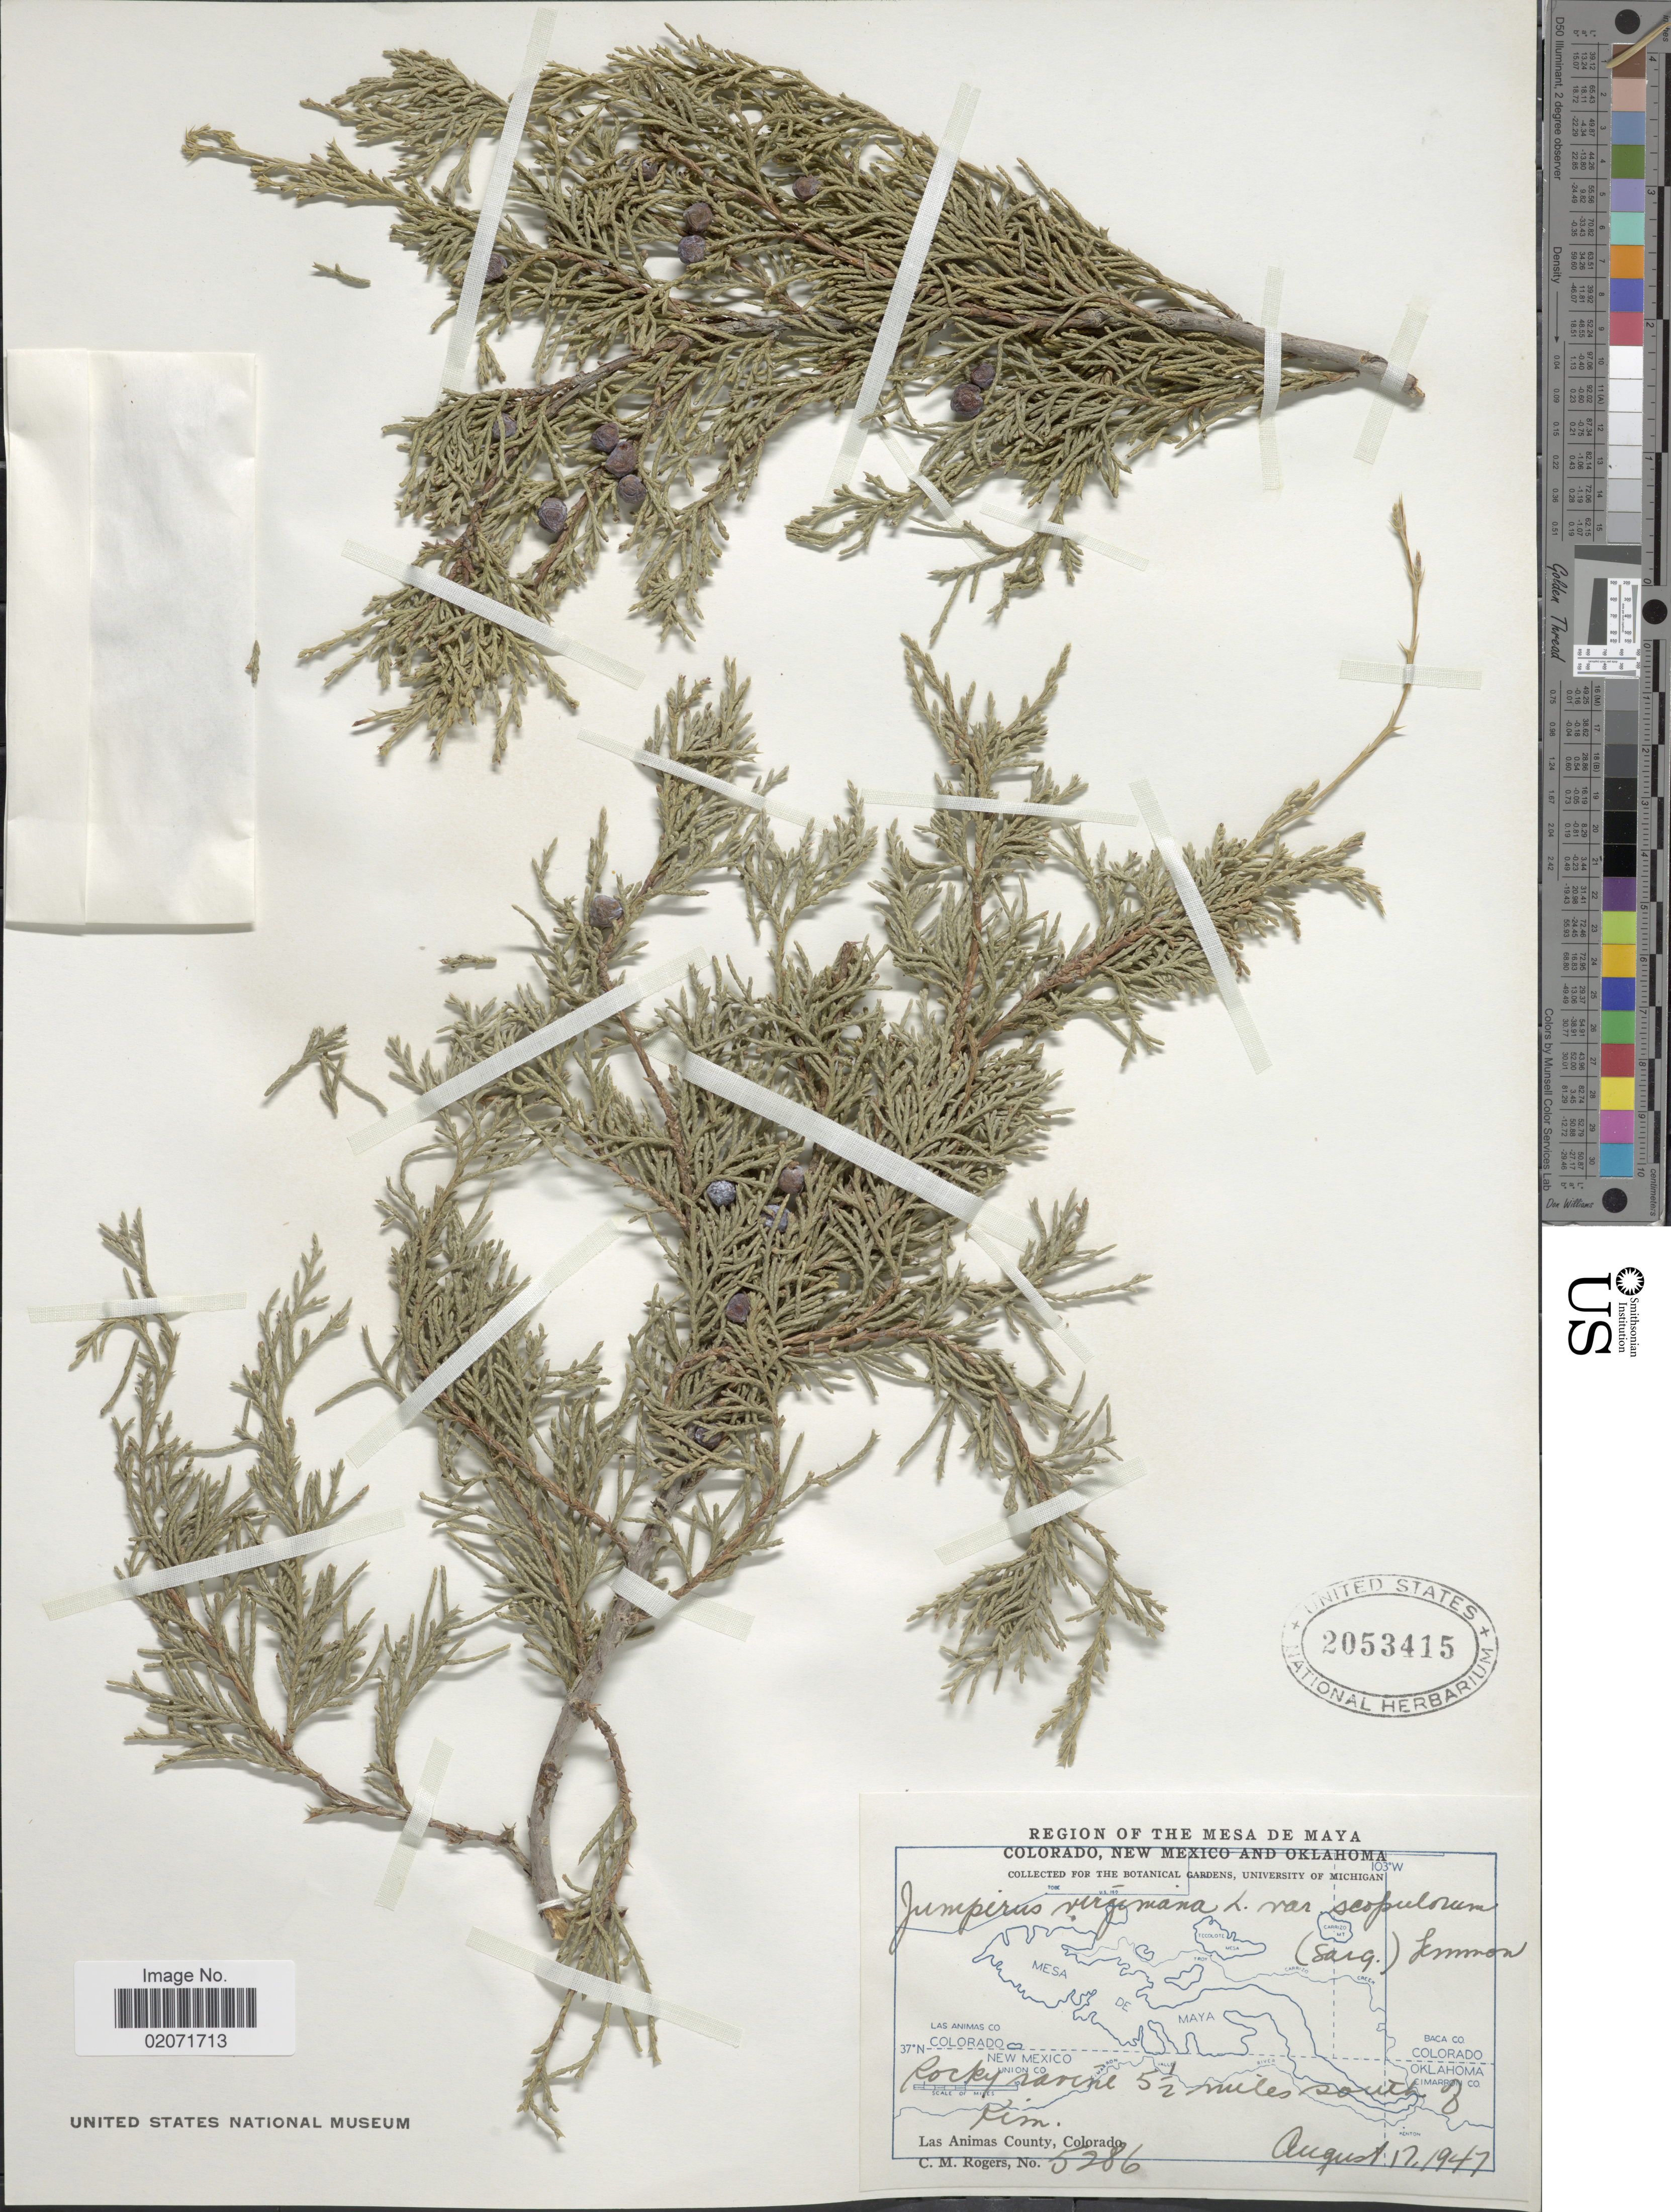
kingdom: Plantae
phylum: Tracheophyta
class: Pinopsida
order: Pinales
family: Cupressaceae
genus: Juniperus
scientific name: Juniperus scopulorum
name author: Sarg.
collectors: C. M. Rogers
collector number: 5286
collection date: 1947-08-12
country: United States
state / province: Colorado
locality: Region of The Mesa De Maya Colorado, New Mexico and Oklahoma, Rocky ravine 5½ miles south of Kim, Las Animas County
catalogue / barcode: US 2053415